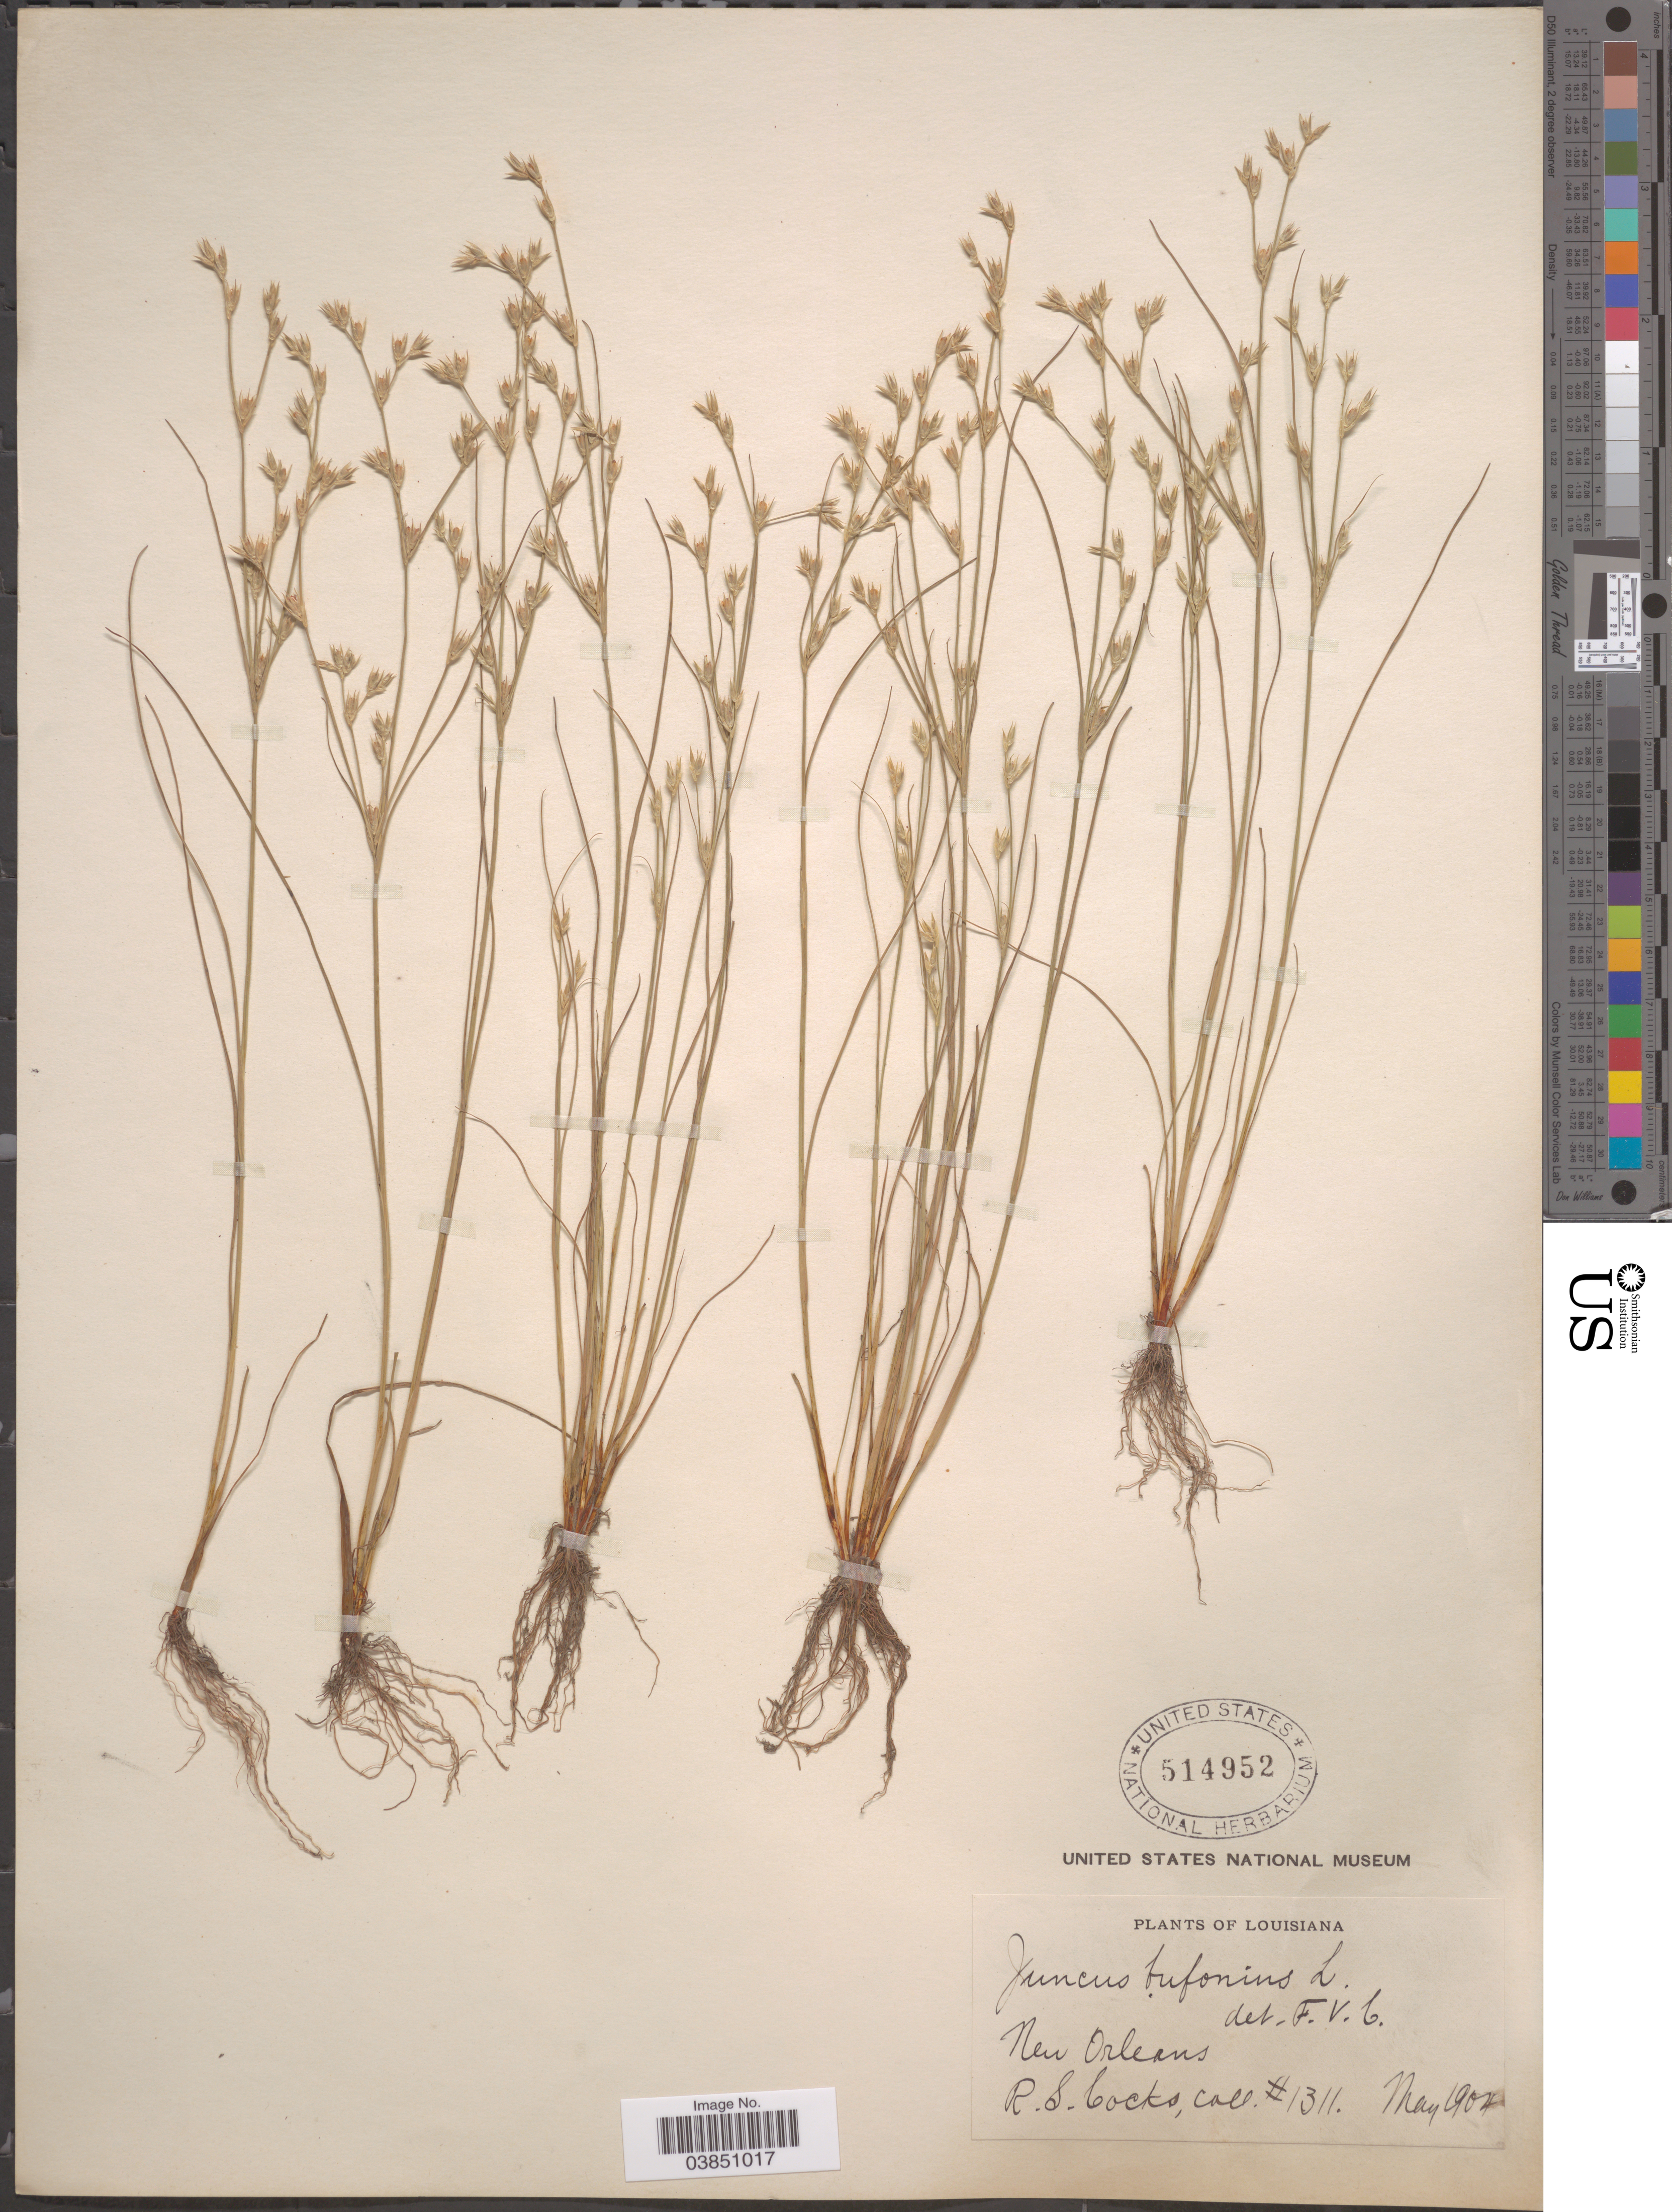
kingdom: Plantae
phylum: Tracheophyta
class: Liliopsida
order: Poales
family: Juncaceae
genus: Juncus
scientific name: Juncus bufonius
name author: L.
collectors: R. Cocks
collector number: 1311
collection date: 1904-05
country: United States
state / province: Louisiana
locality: New Orleans.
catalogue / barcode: US 514952